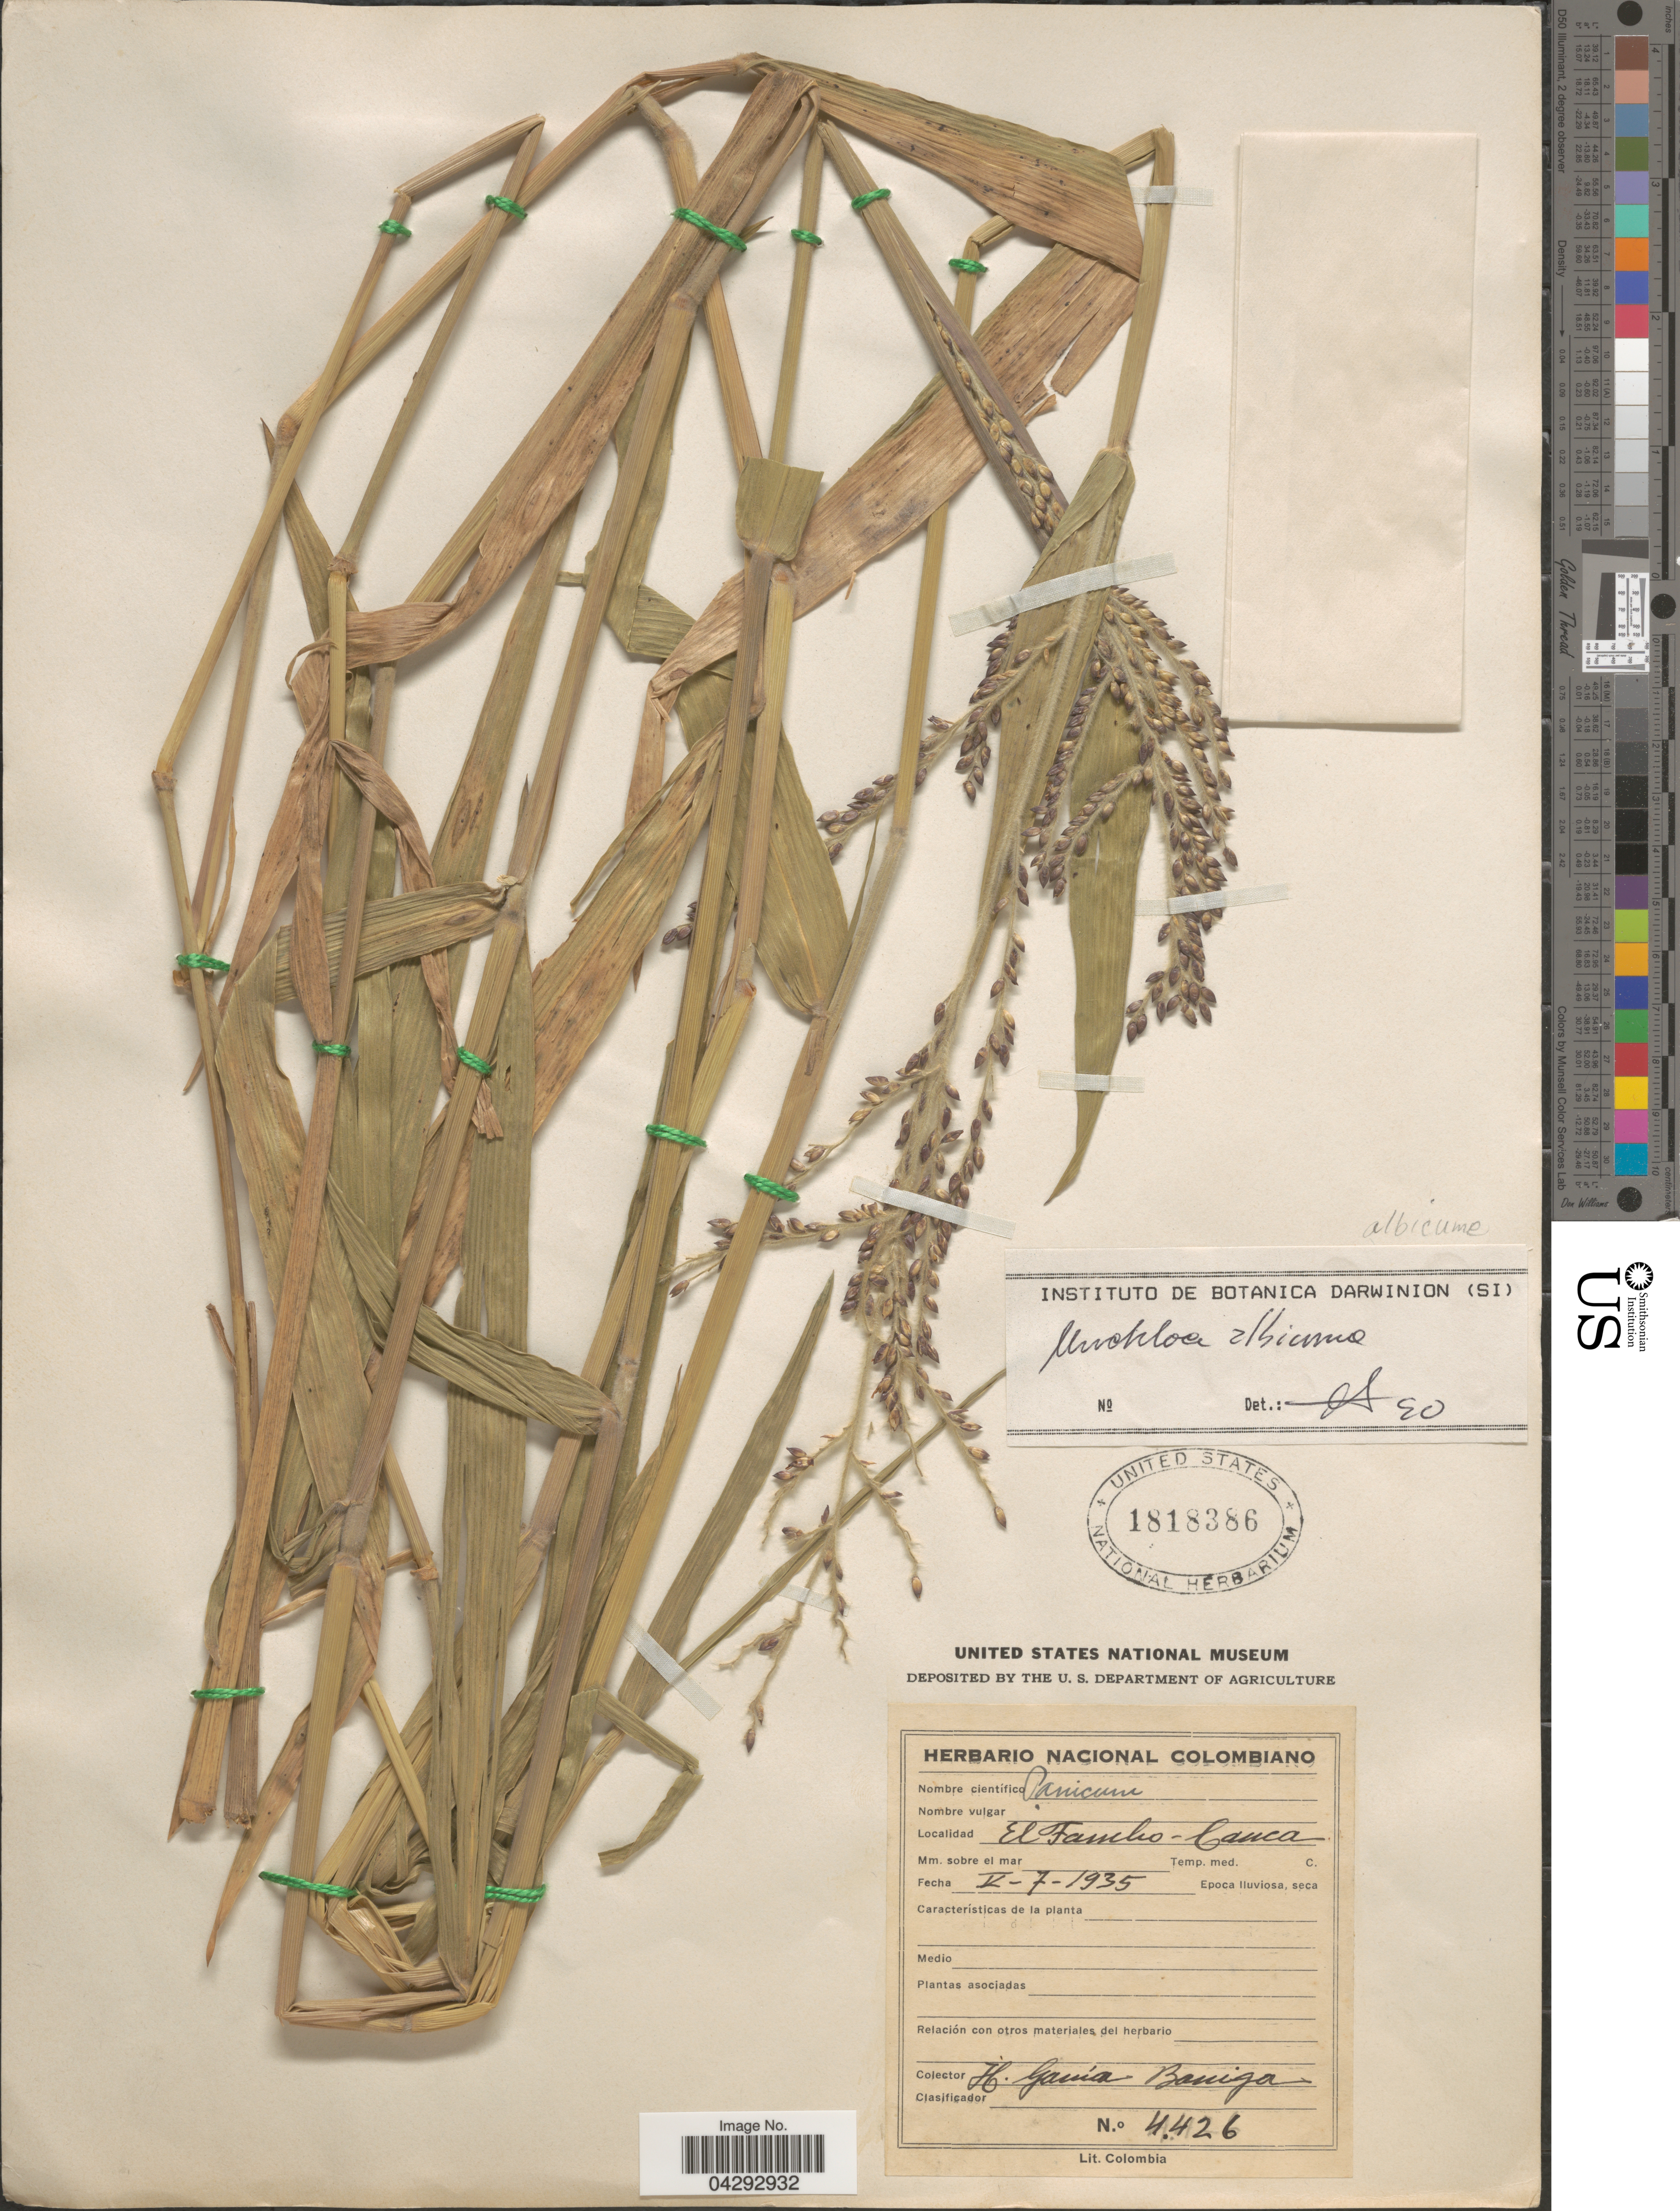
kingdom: Plantae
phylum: Tracheophyta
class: Liliopsida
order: Poales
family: Poaceae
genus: Urochloa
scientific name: Urochloa albicoma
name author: (Swallen & García-Barr.) Morrone & Zuloaga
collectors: H. García Barriga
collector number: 4426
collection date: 1935-05-07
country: Colombia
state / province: Cauca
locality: El Tambo.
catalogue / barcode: US 1818386